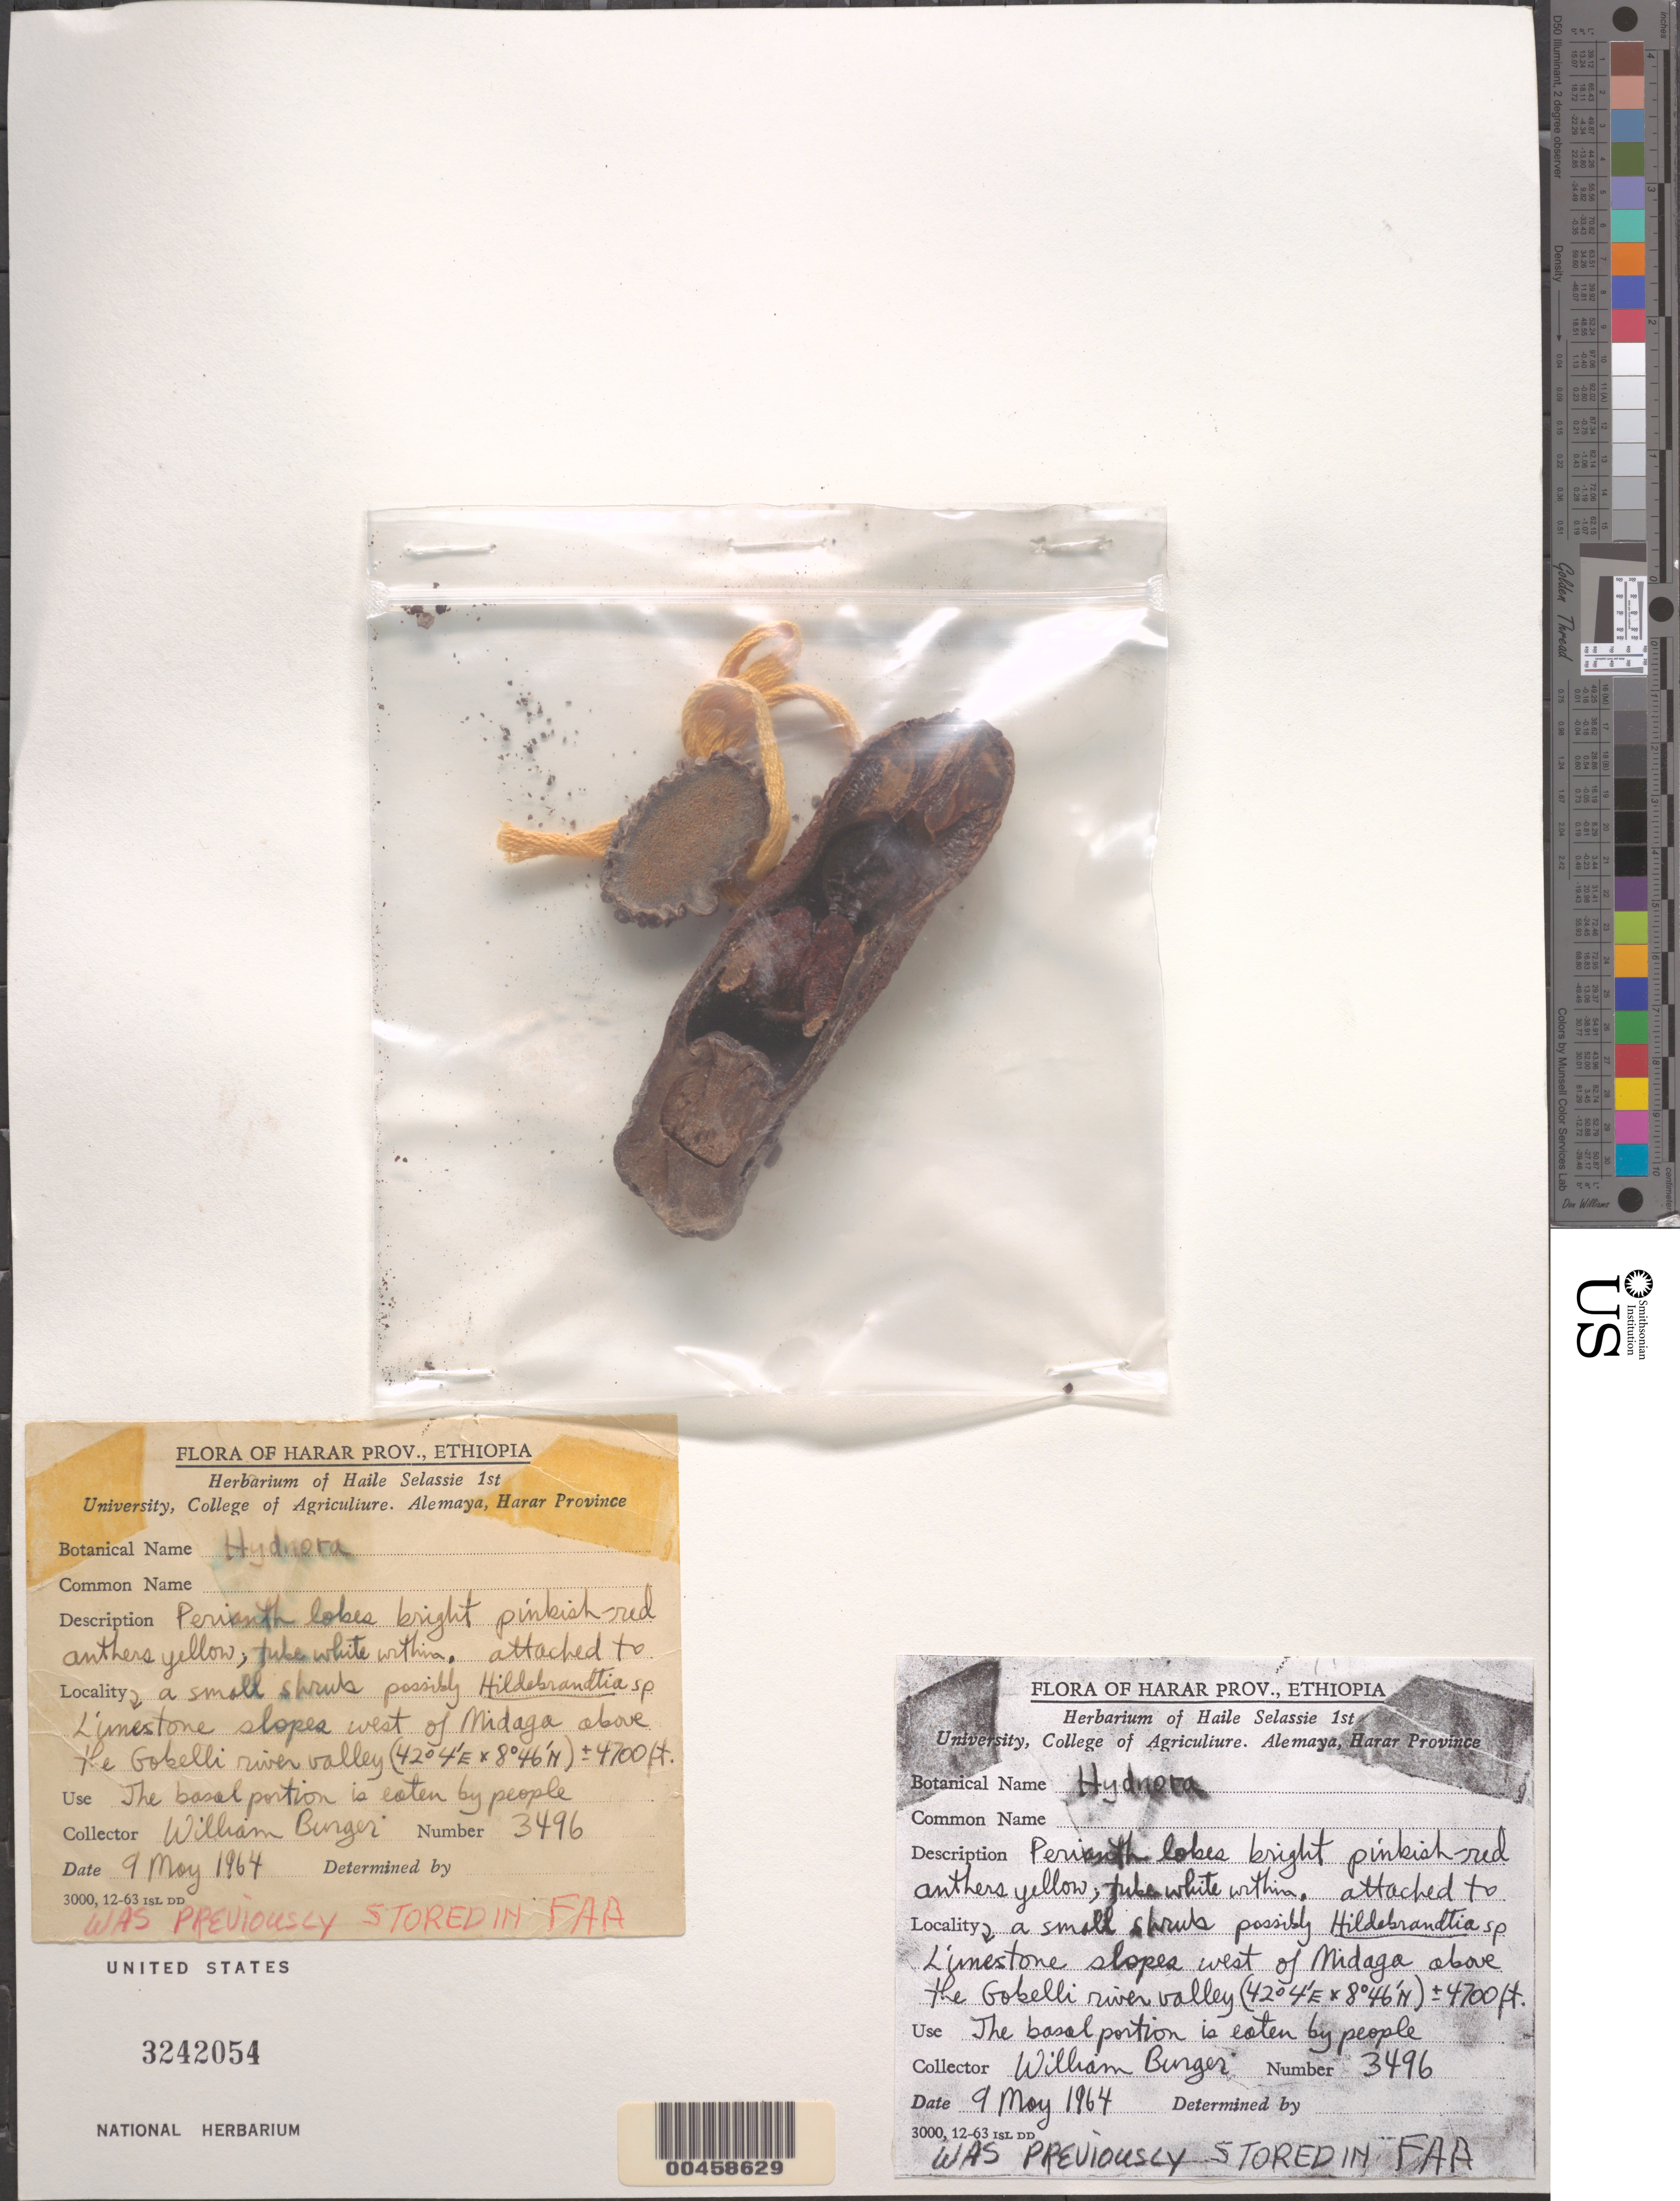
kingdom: Plantae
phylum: Tracheophyta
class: Magnoliopsida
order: Piperales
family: Hydnoraceae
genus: Hydnora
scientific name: Hydnora sp.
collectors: W. Burger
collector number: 3496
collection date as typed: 09 May 1964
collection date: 1964-05-09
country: Ethiopia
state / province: Harari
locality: Midaga, w of; above the gobelli river valley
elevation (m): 1433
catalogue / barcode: US 3242054